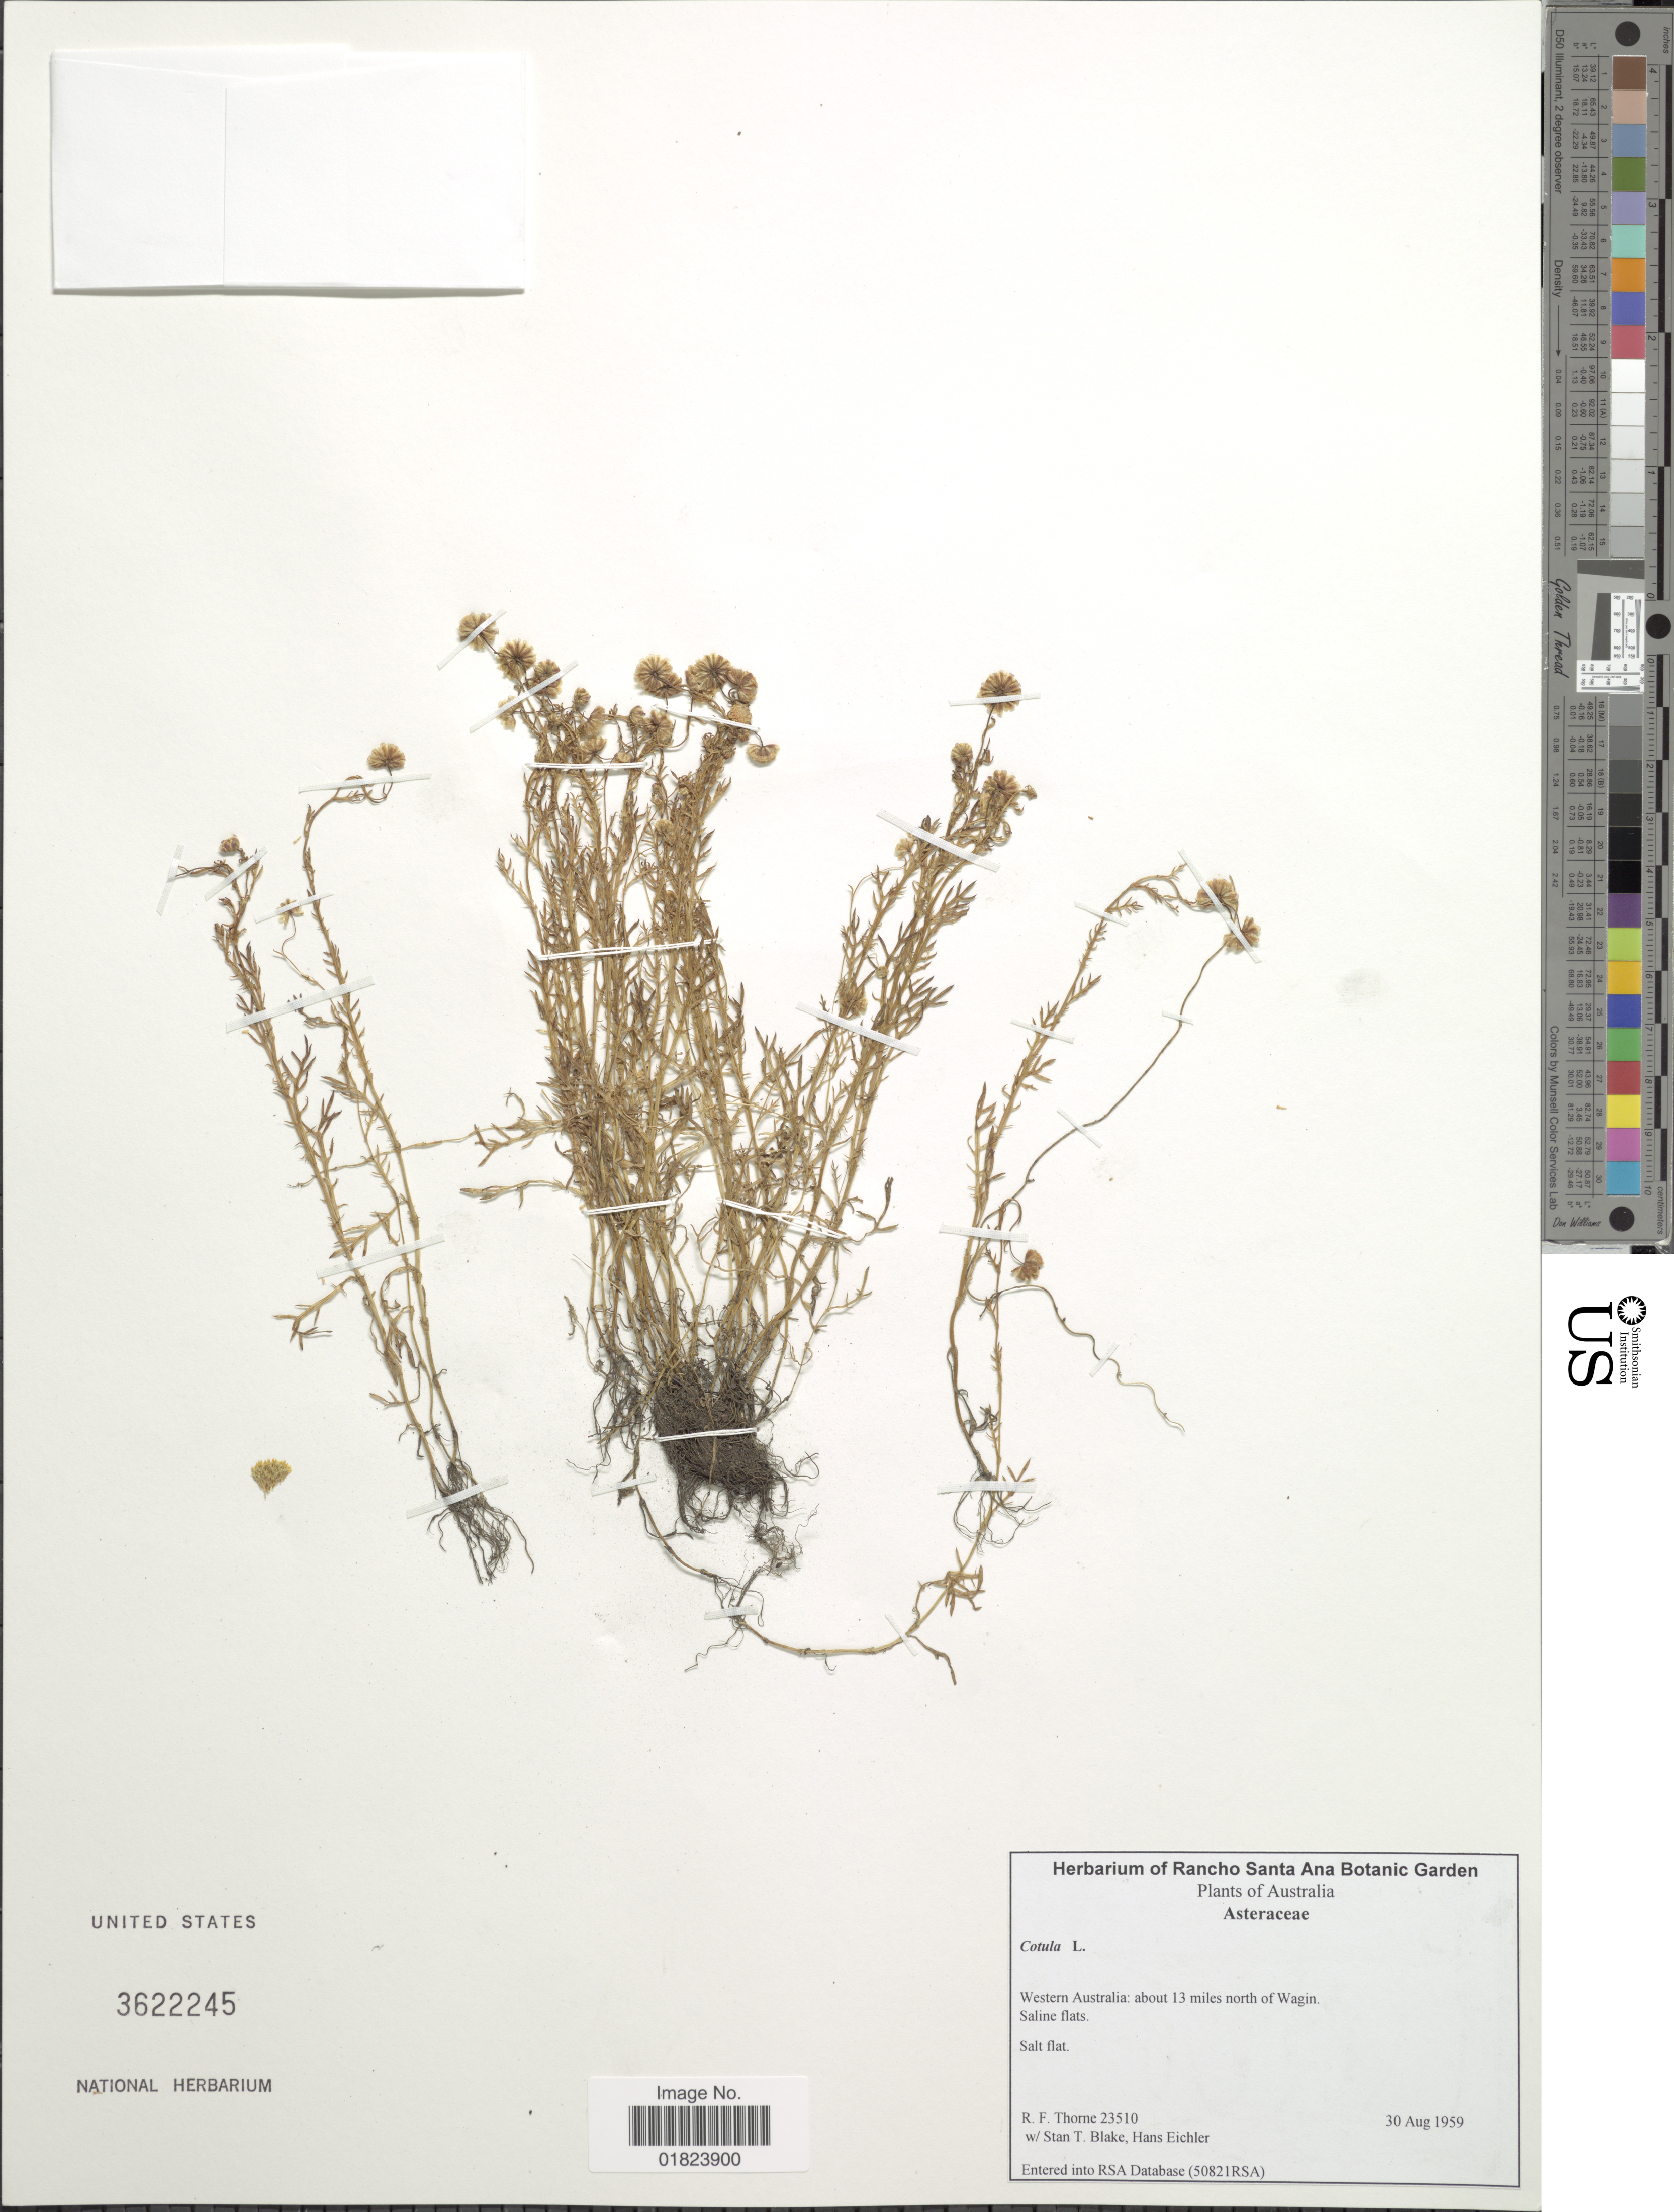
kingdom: Plantae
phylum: Tracheophyta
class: Magnoliopsida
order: Asterales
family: Asteraceae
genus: Cotula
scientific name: Cotula sp.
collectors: R. F. Thorne, S. T. Blake & H. Eichler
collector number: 23510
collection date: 1959-08-30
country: Australia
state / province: Western Australia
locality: About 13 miles north of Wagin, saline flats.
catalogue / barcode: US 3622245